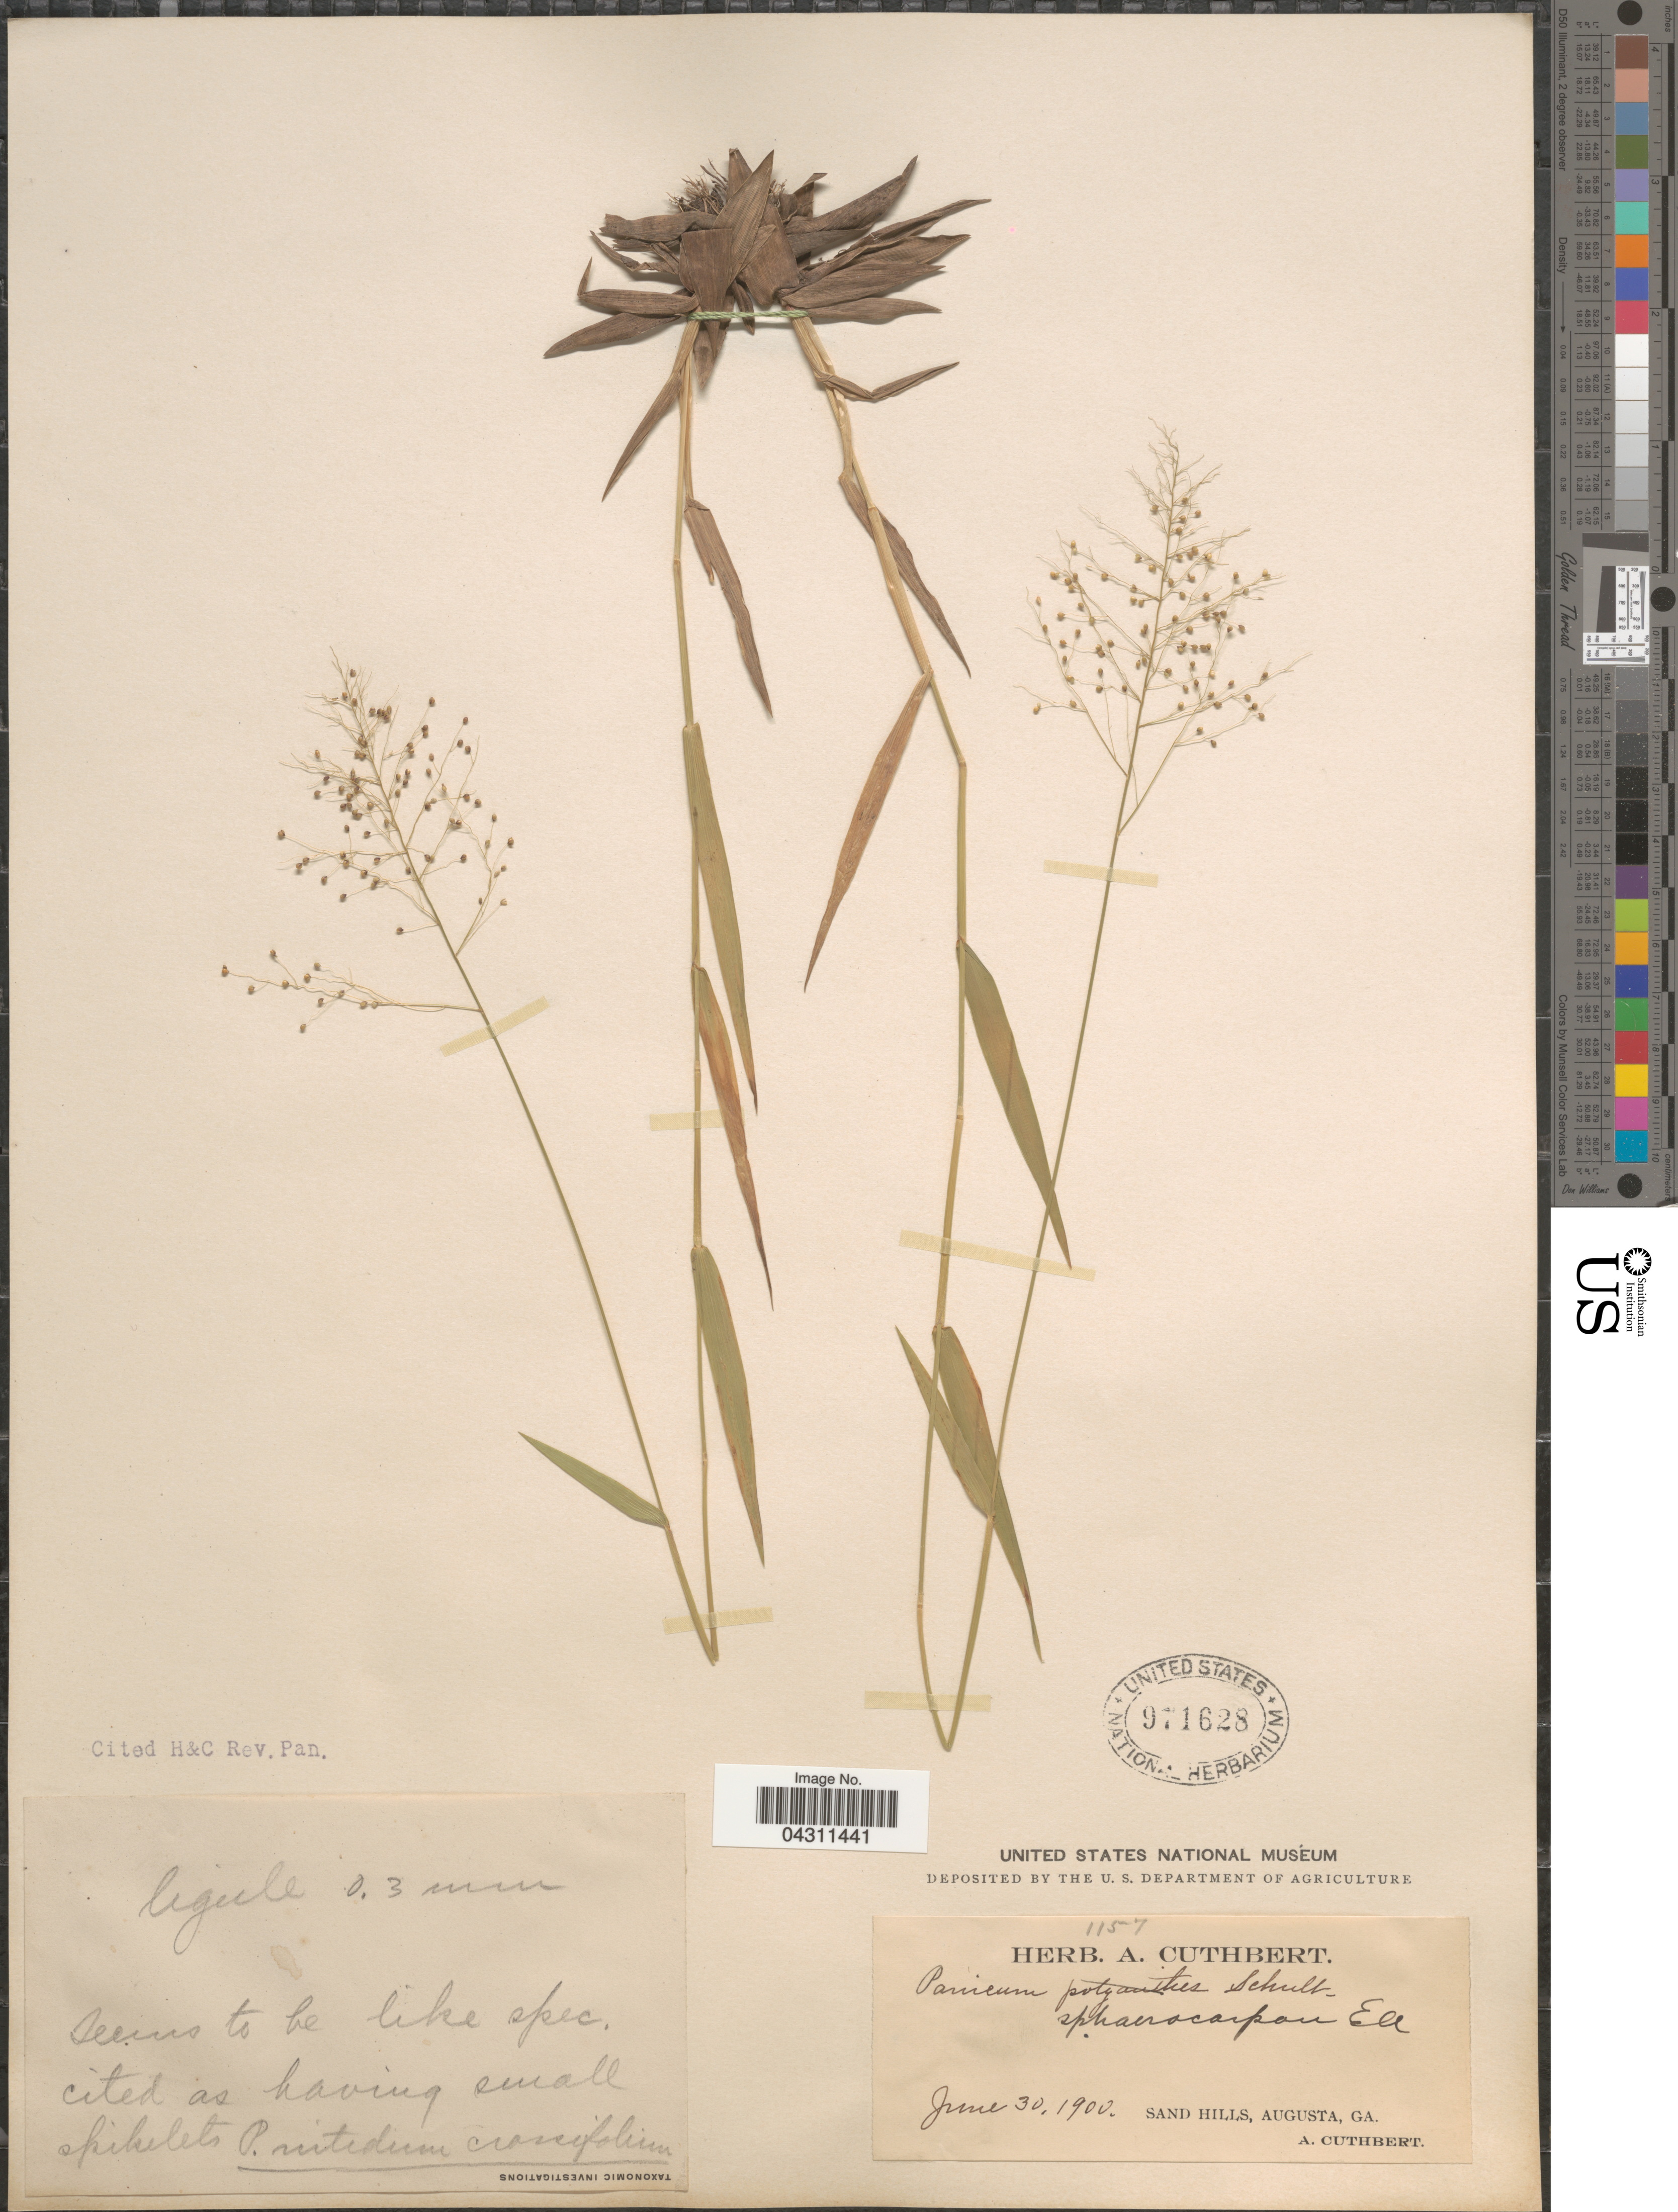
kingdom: Plantae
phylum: Tracheophyta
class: Liliopsida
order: Poales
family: Poaceae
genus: Dichanthelium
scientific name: Dichanthelium sphaerocarpon var. sphaerocarpon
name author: (Elliott) Gould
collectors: A. Cuthbert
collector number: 1157?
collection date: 1900-06-30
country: United States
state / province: Georgia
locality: Sand hills, Augusta.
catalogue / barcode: US 971628